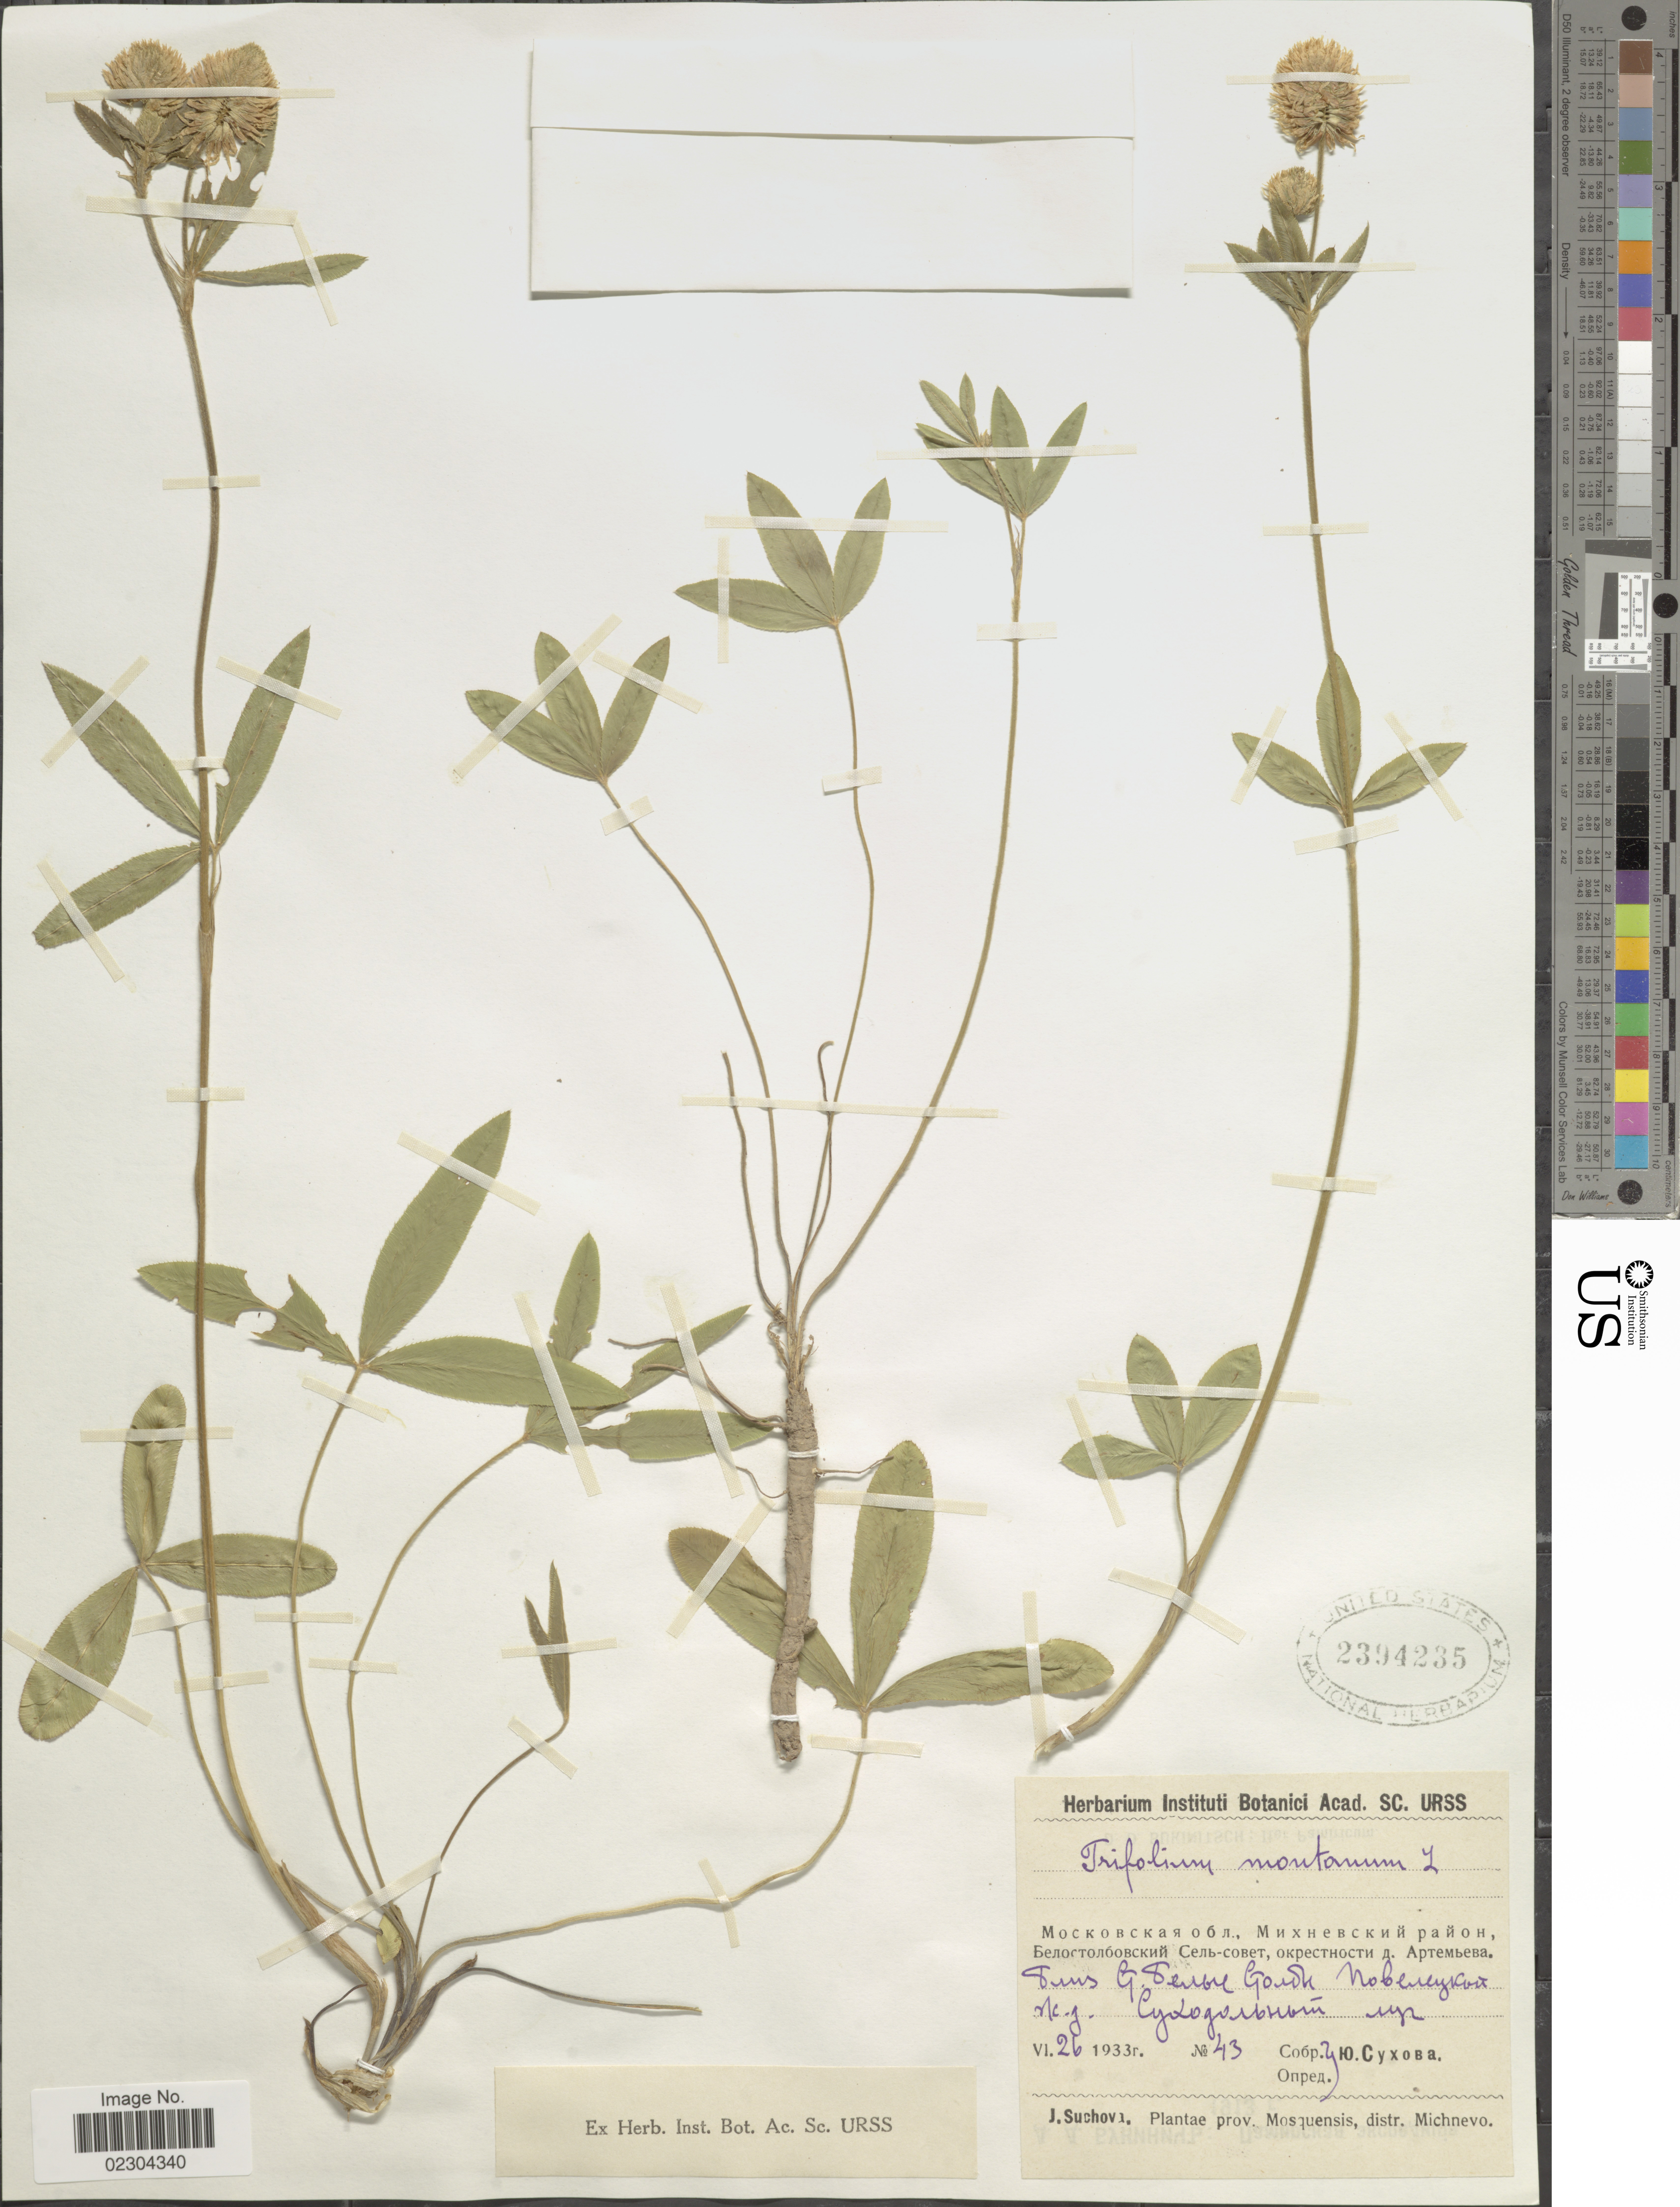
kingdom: Plantae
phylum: Tracheophyta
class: Magnoliopsida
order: Fabales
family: Fabaceae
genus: Trifolium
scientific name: Trifolium montanum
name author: L.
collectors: J. Suchova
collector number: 43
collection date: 1933-06-26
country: Russian Federation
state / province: Moscow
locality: X, Prov. Mosquensis, distr. Michnevo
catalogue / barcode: US 2394235